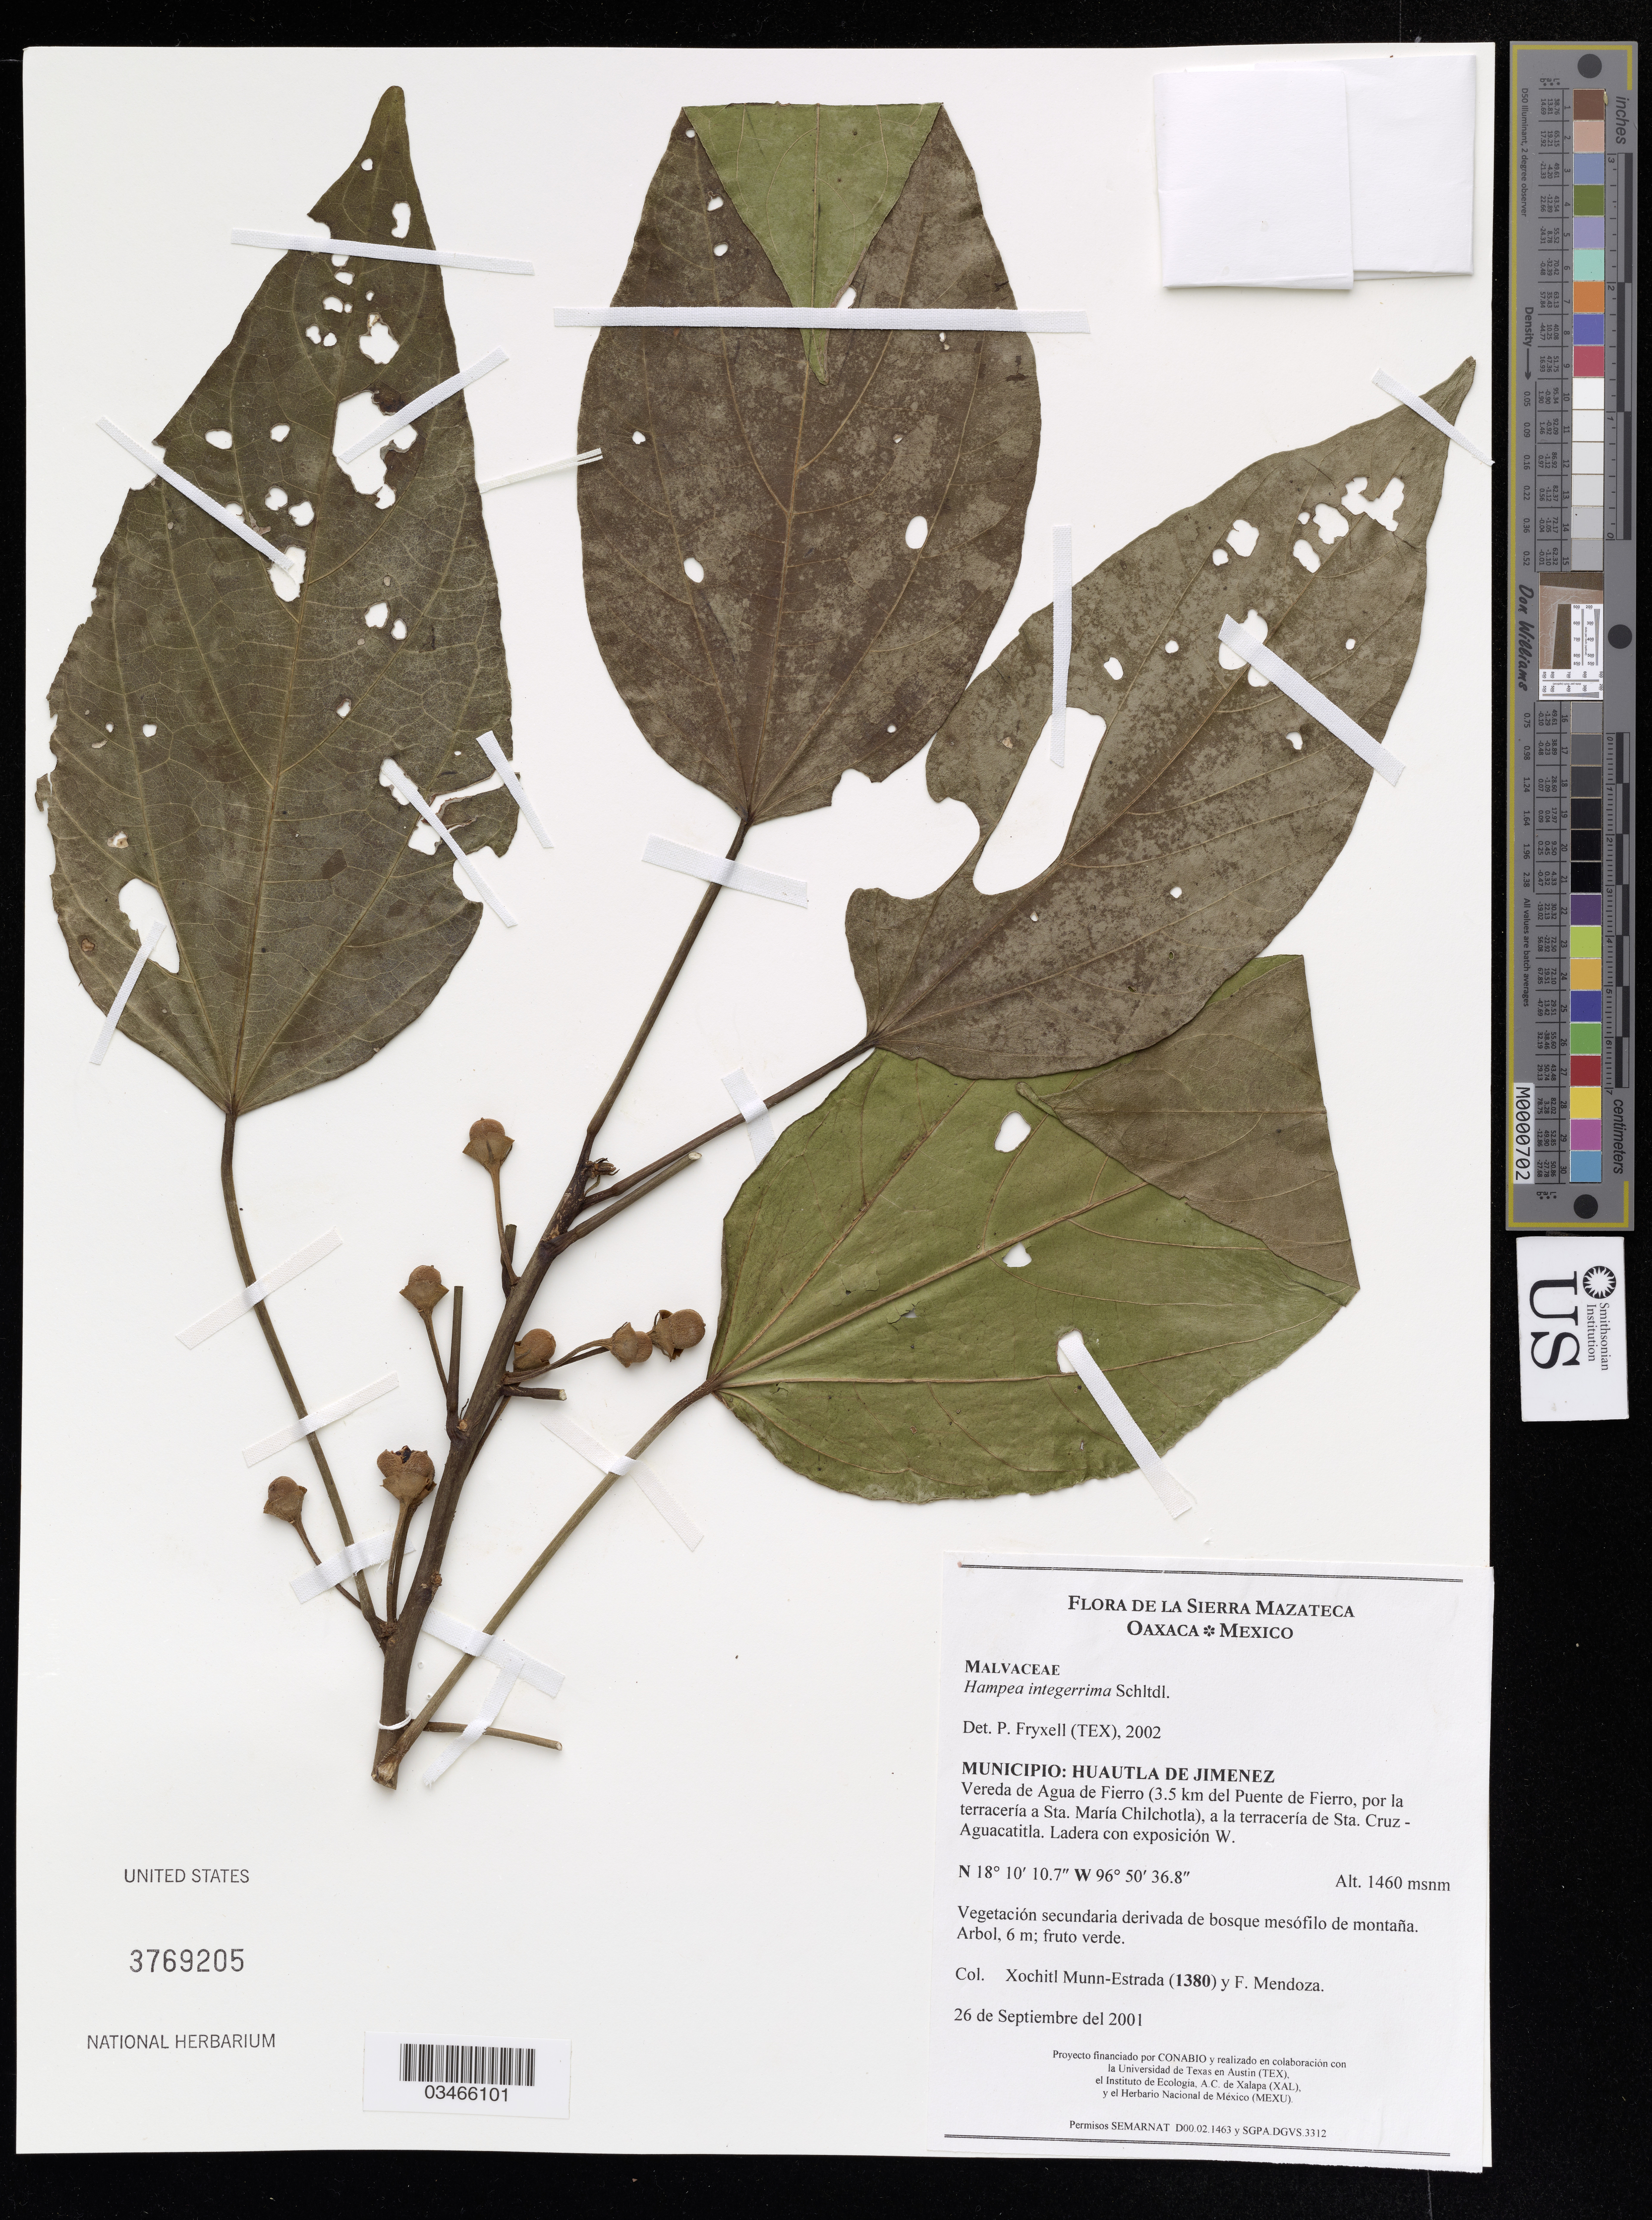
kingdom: Plantae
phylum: Tracheophyta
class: Magnoliopsida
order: Malvales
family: Malvaceae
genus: Hampea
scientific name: Hampea integerrima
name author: Schltdl.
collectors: X. Munn-Estrada & F. Mendoza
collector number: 1380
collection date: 2001-09-26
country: Mexico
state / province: Oaxaca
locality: La Sierra Mazateca. Municipio: Huautla de Jimenez. Vereda de Agua de Fierro (3.5 km del Puente de Fierro, por la terracería a Sta. María Chilchotla), a la terracería de Sta. Cruz - Aguacatitla. Ladera con exposición W.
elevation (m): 1460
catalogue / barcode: US 3769205